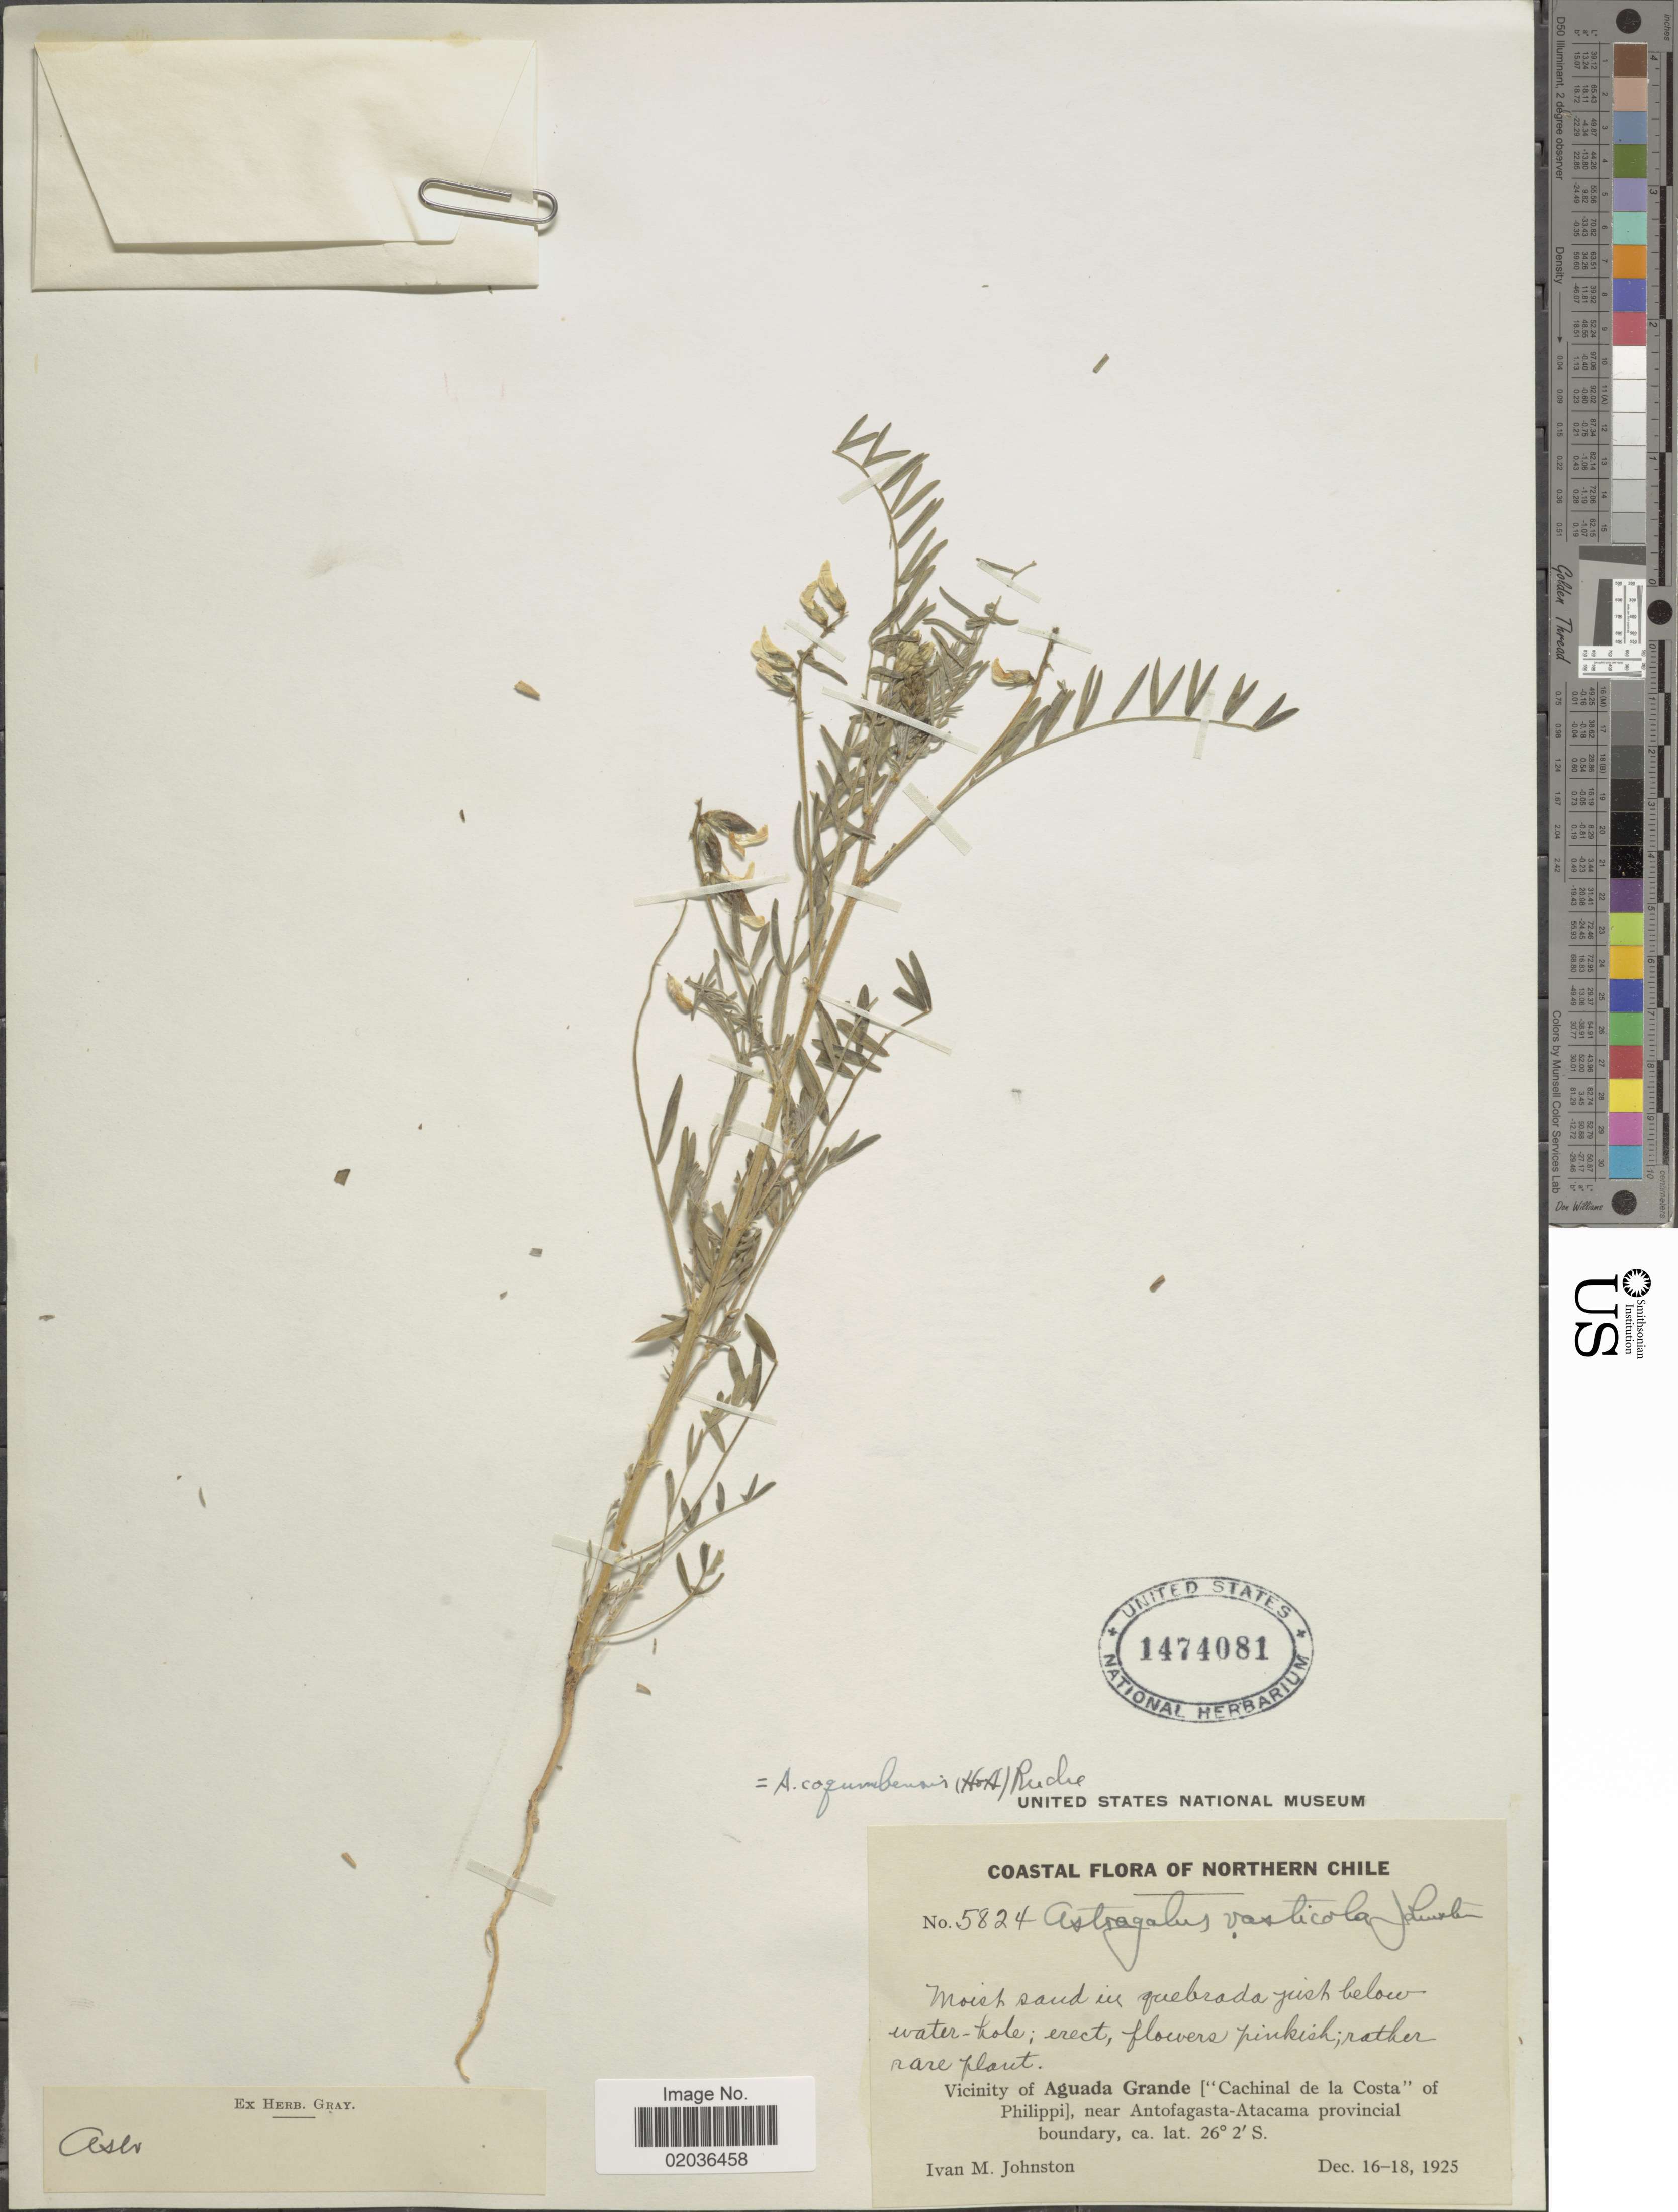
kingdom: Plantae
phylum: Tracheophyta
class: Magnoliopsida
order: Fabales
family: Fabaceae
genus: Astragalus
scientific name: Astragalus coquimbensis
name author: (Hook. & Arn.) Reiche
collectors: I.M. Johnston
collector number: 5824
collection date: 1925-12-16/1925-12-18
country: Chile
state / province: Antofagasta (II)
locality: Vicinity of Aguada Grande ["Cachinal de la Costa" of Philippi], near Antofagasta- Atacama Provincial boundary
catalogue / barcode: US 1474081